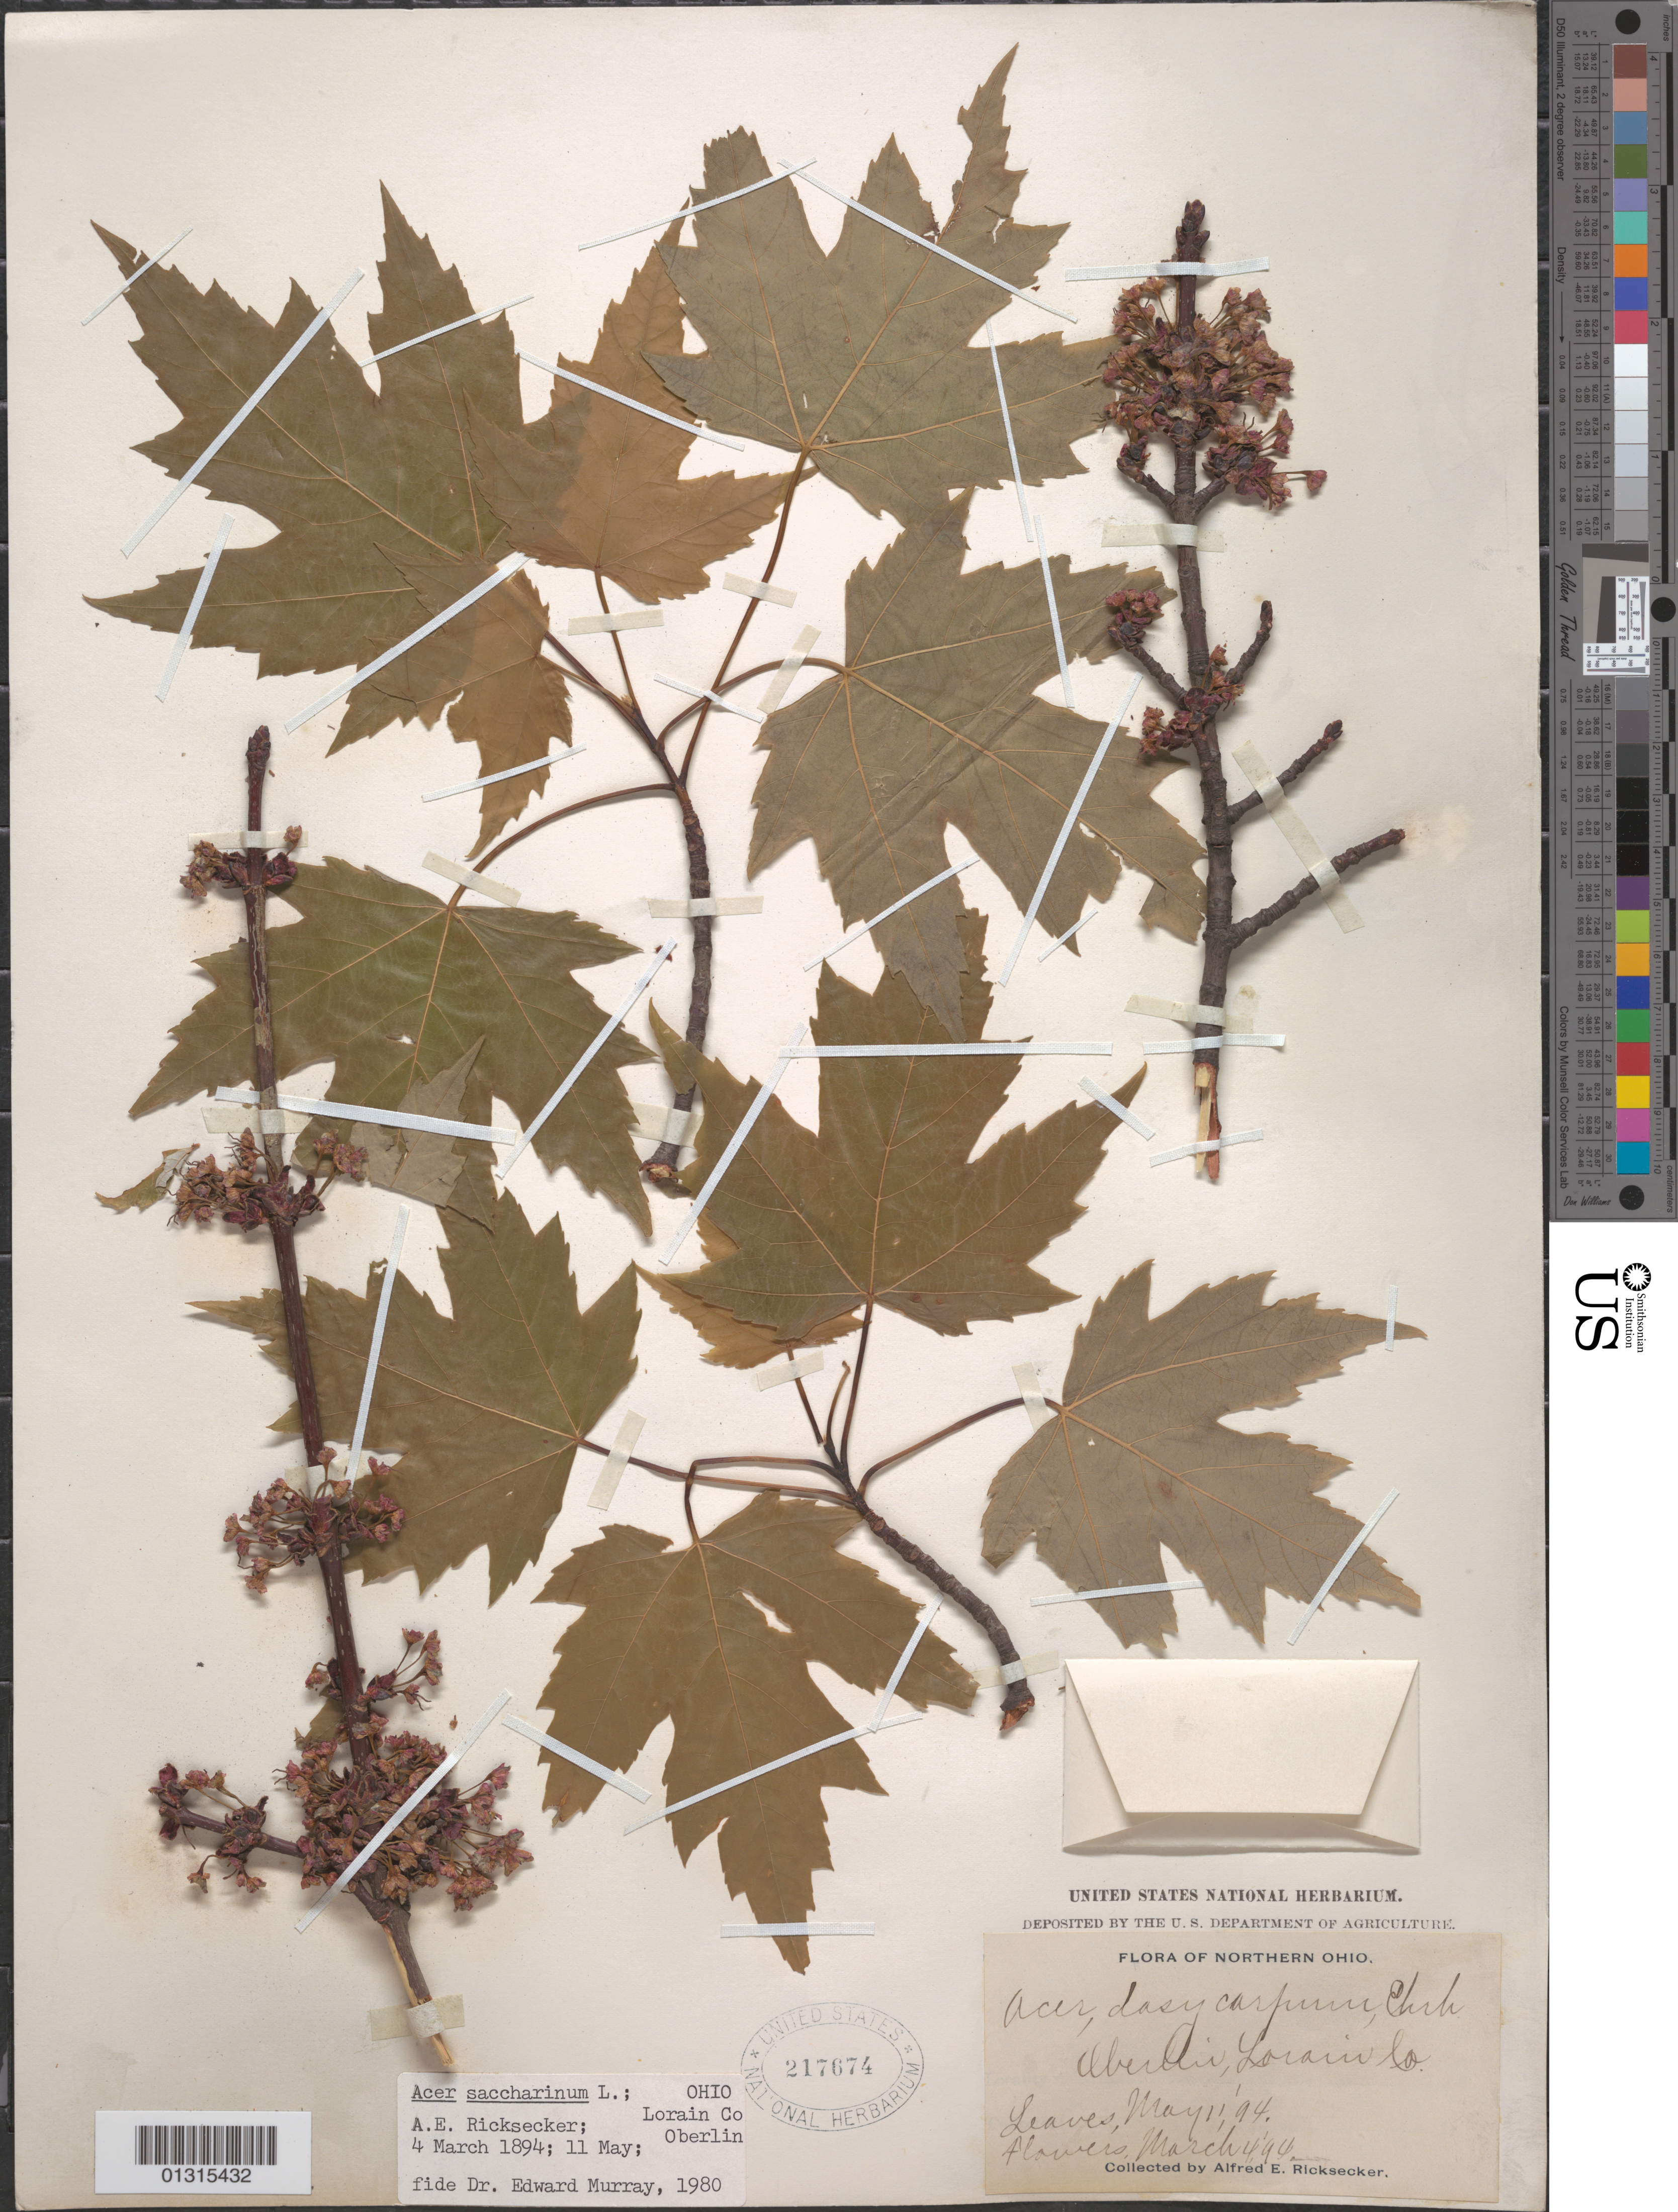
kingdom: Plantae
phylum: Tracheophyta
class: Magnoliopsida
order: Sapindales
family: Sapindaceae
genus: Acer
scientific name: Acer saccharinum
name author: L.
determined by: Murray, Edward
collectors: A. E. Ricksecker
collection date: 1894-03-04,1894-05-11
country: United States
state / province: Ohio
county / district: Lorain County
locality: Lorain County, Oberlin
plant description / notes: From label: "Leaves, May 11 '94. Flowers 4 March '94"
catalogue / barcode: US 217674